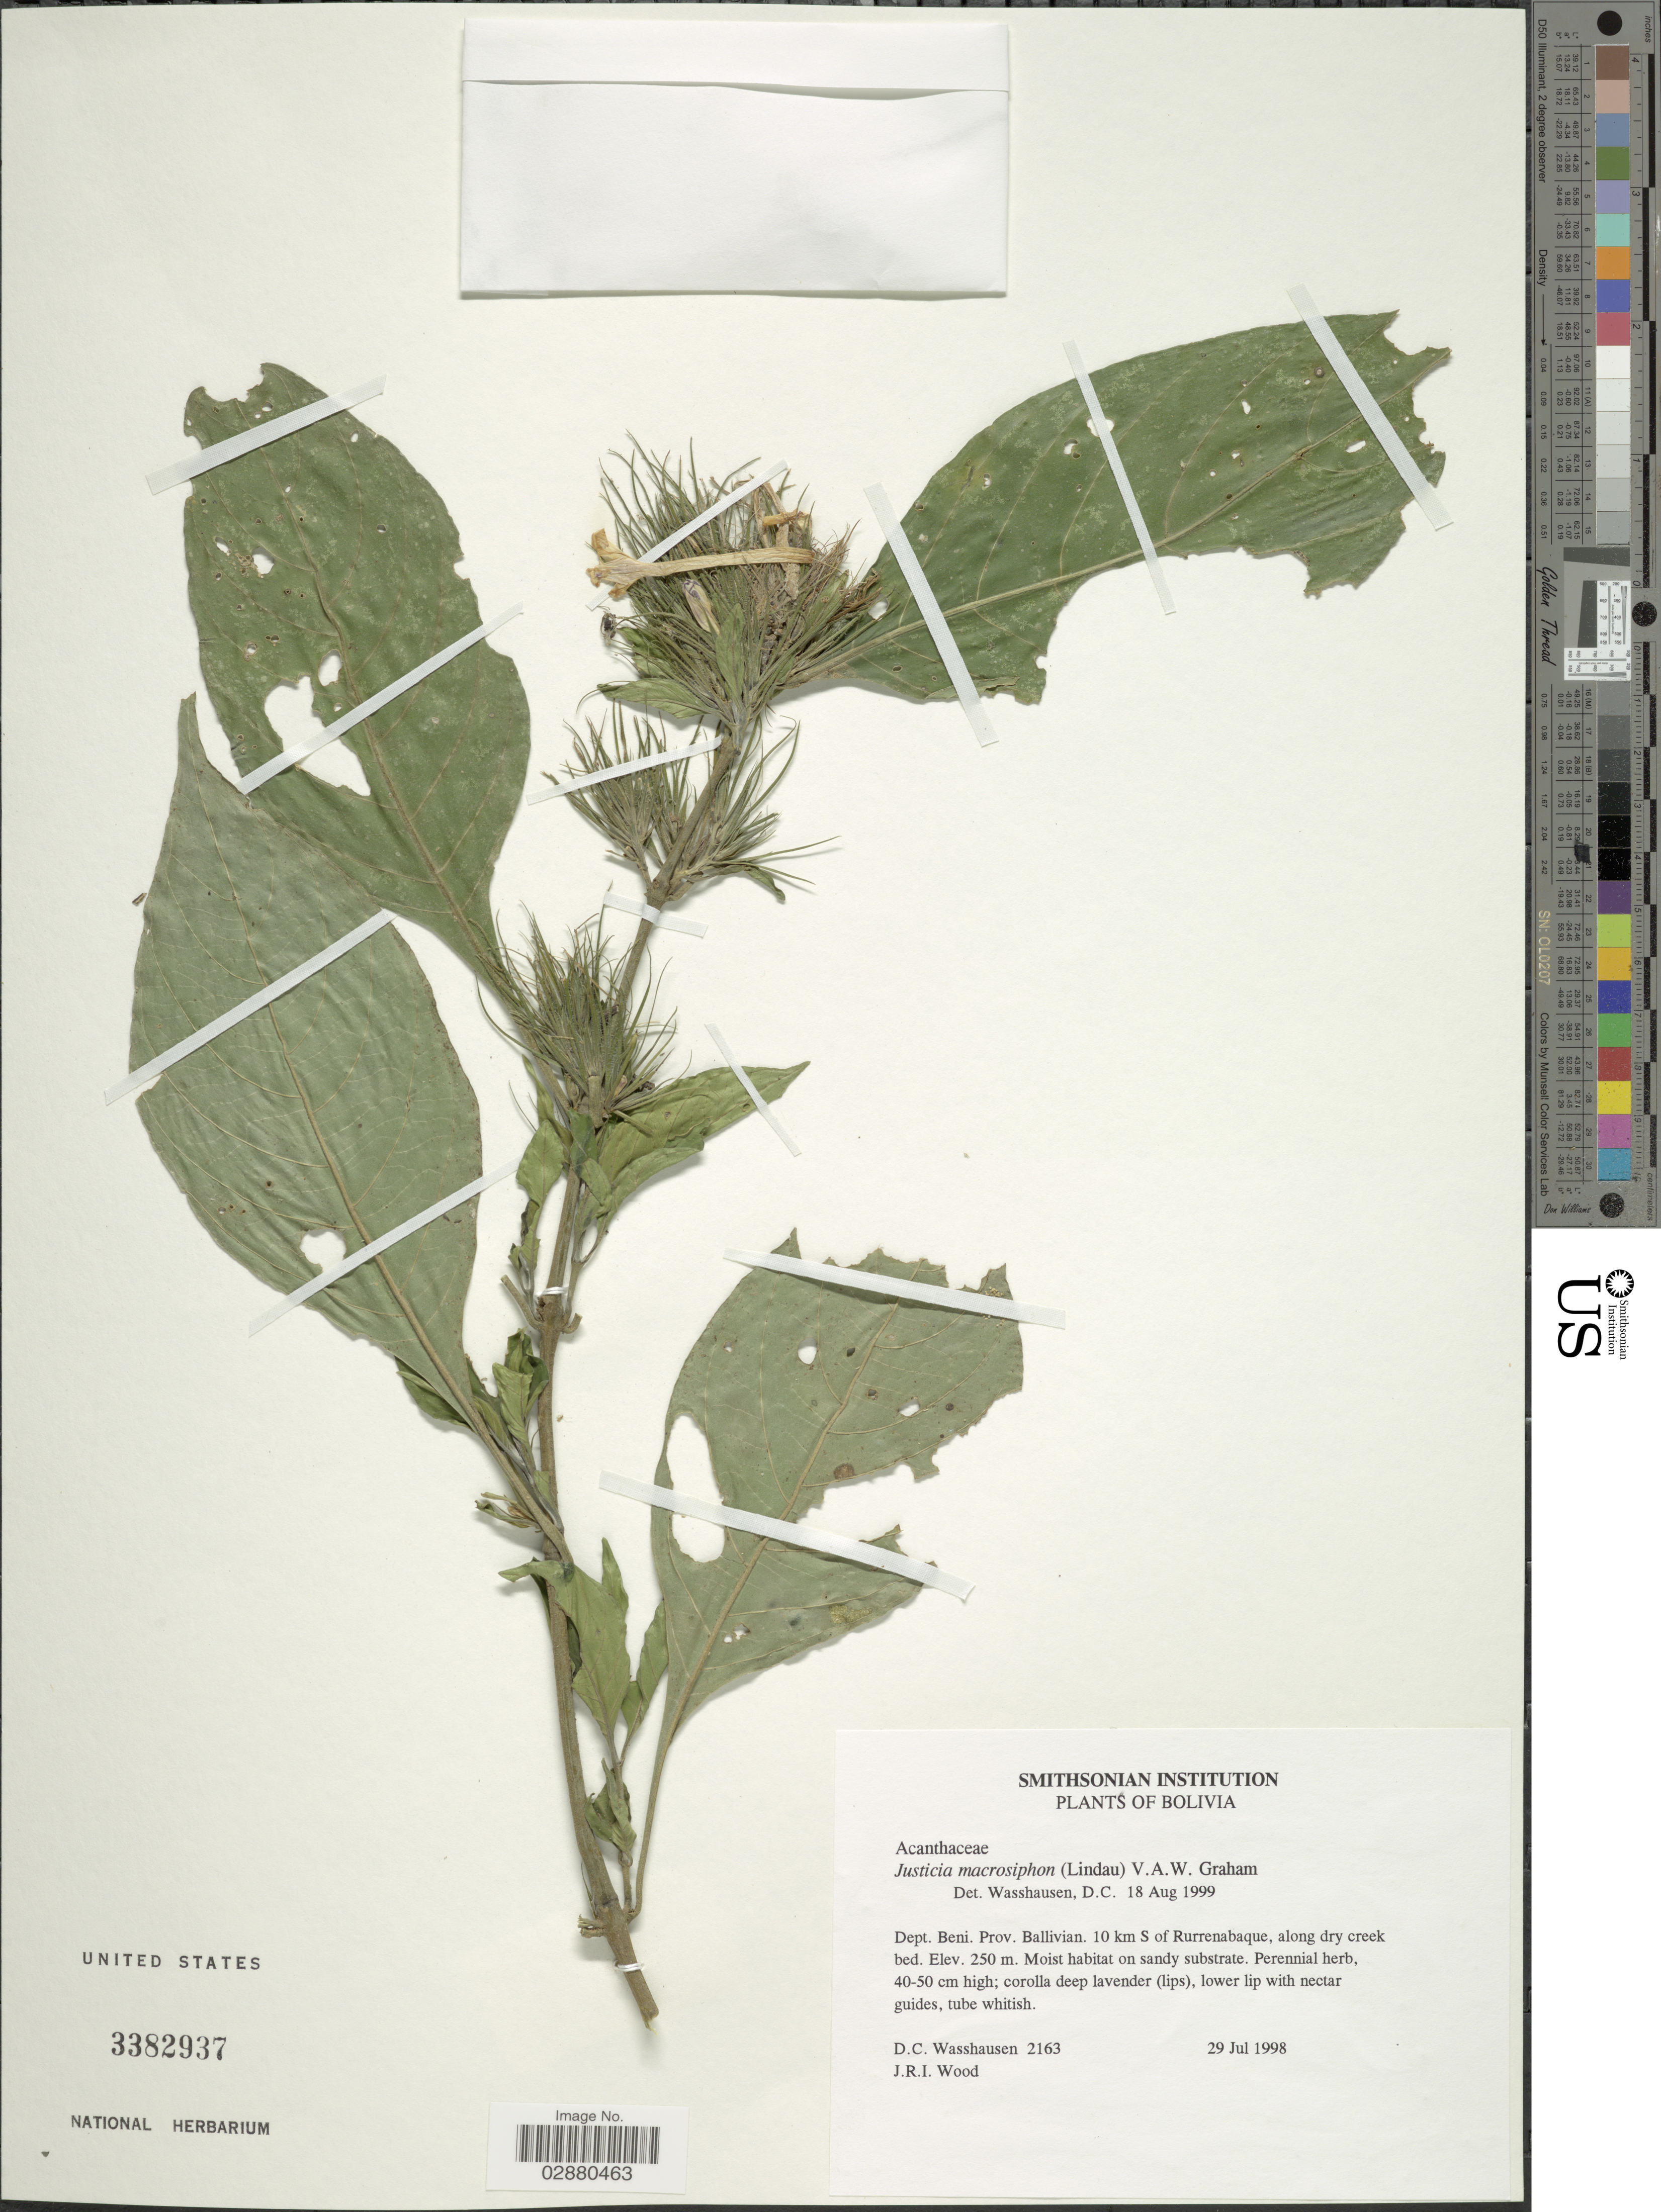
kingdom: Plantae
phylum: Tracheophyta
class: Magnoliopsida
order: Lamiales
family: Acanthaceae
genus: Justicia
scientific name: Justicia riedeliana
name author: (Nees) V.A.W. Graham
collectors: D. C. Wasshausen & J. R. I. Wood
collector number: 2163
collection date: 1998-07-29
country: Bolivia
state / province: Beni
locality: Dept. Beni. Prov. Ballivian. 10 km S of Rurrenabaque.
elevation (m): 250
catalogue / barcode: US 3382937